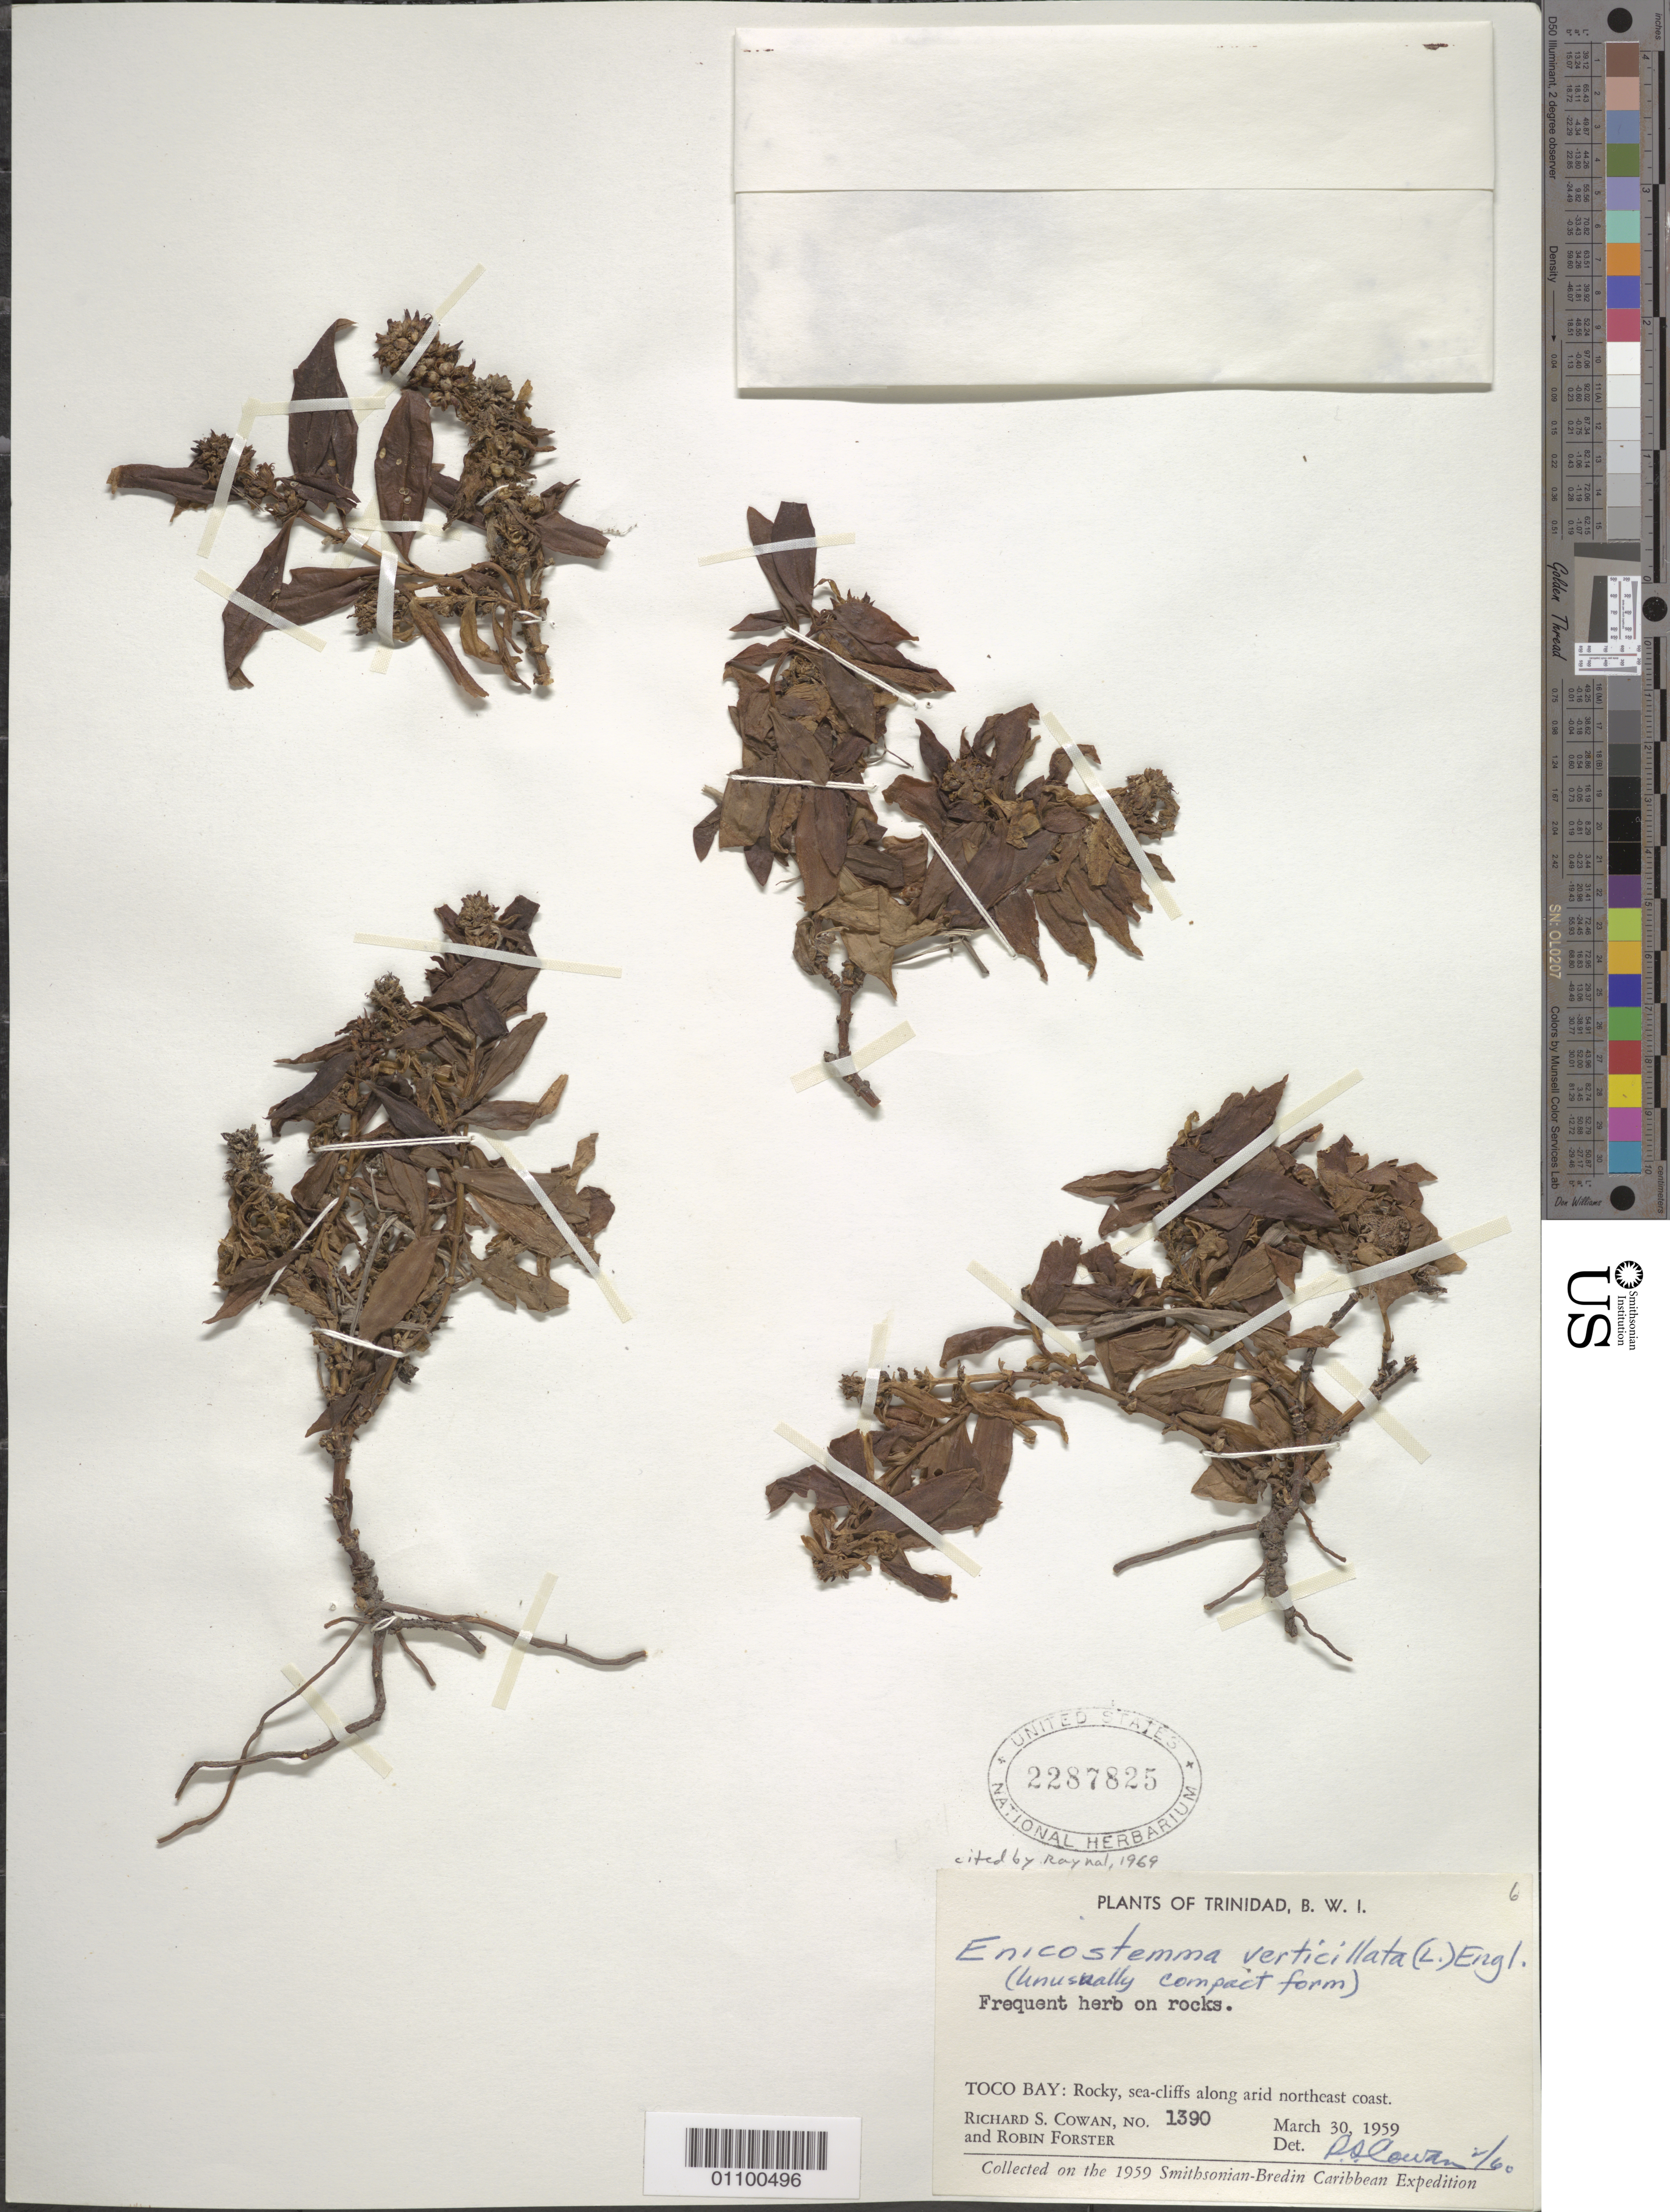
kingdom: Plantae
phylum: Tracheophyta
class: Magnoliopsida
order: Gentianales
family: Gentianaceae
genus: Enicostema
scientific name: Enicostema verticillatum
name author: (L.) Engl.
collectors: R. S. Cowan & R. Forster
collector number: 1390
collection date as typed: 30 Mar 1959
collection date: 1959-03-30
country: Trinidad and Tobago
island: Trinidad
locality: Toco Bay: Rocky, sea-cliffs along arid NE coast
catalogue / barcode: US 2287825